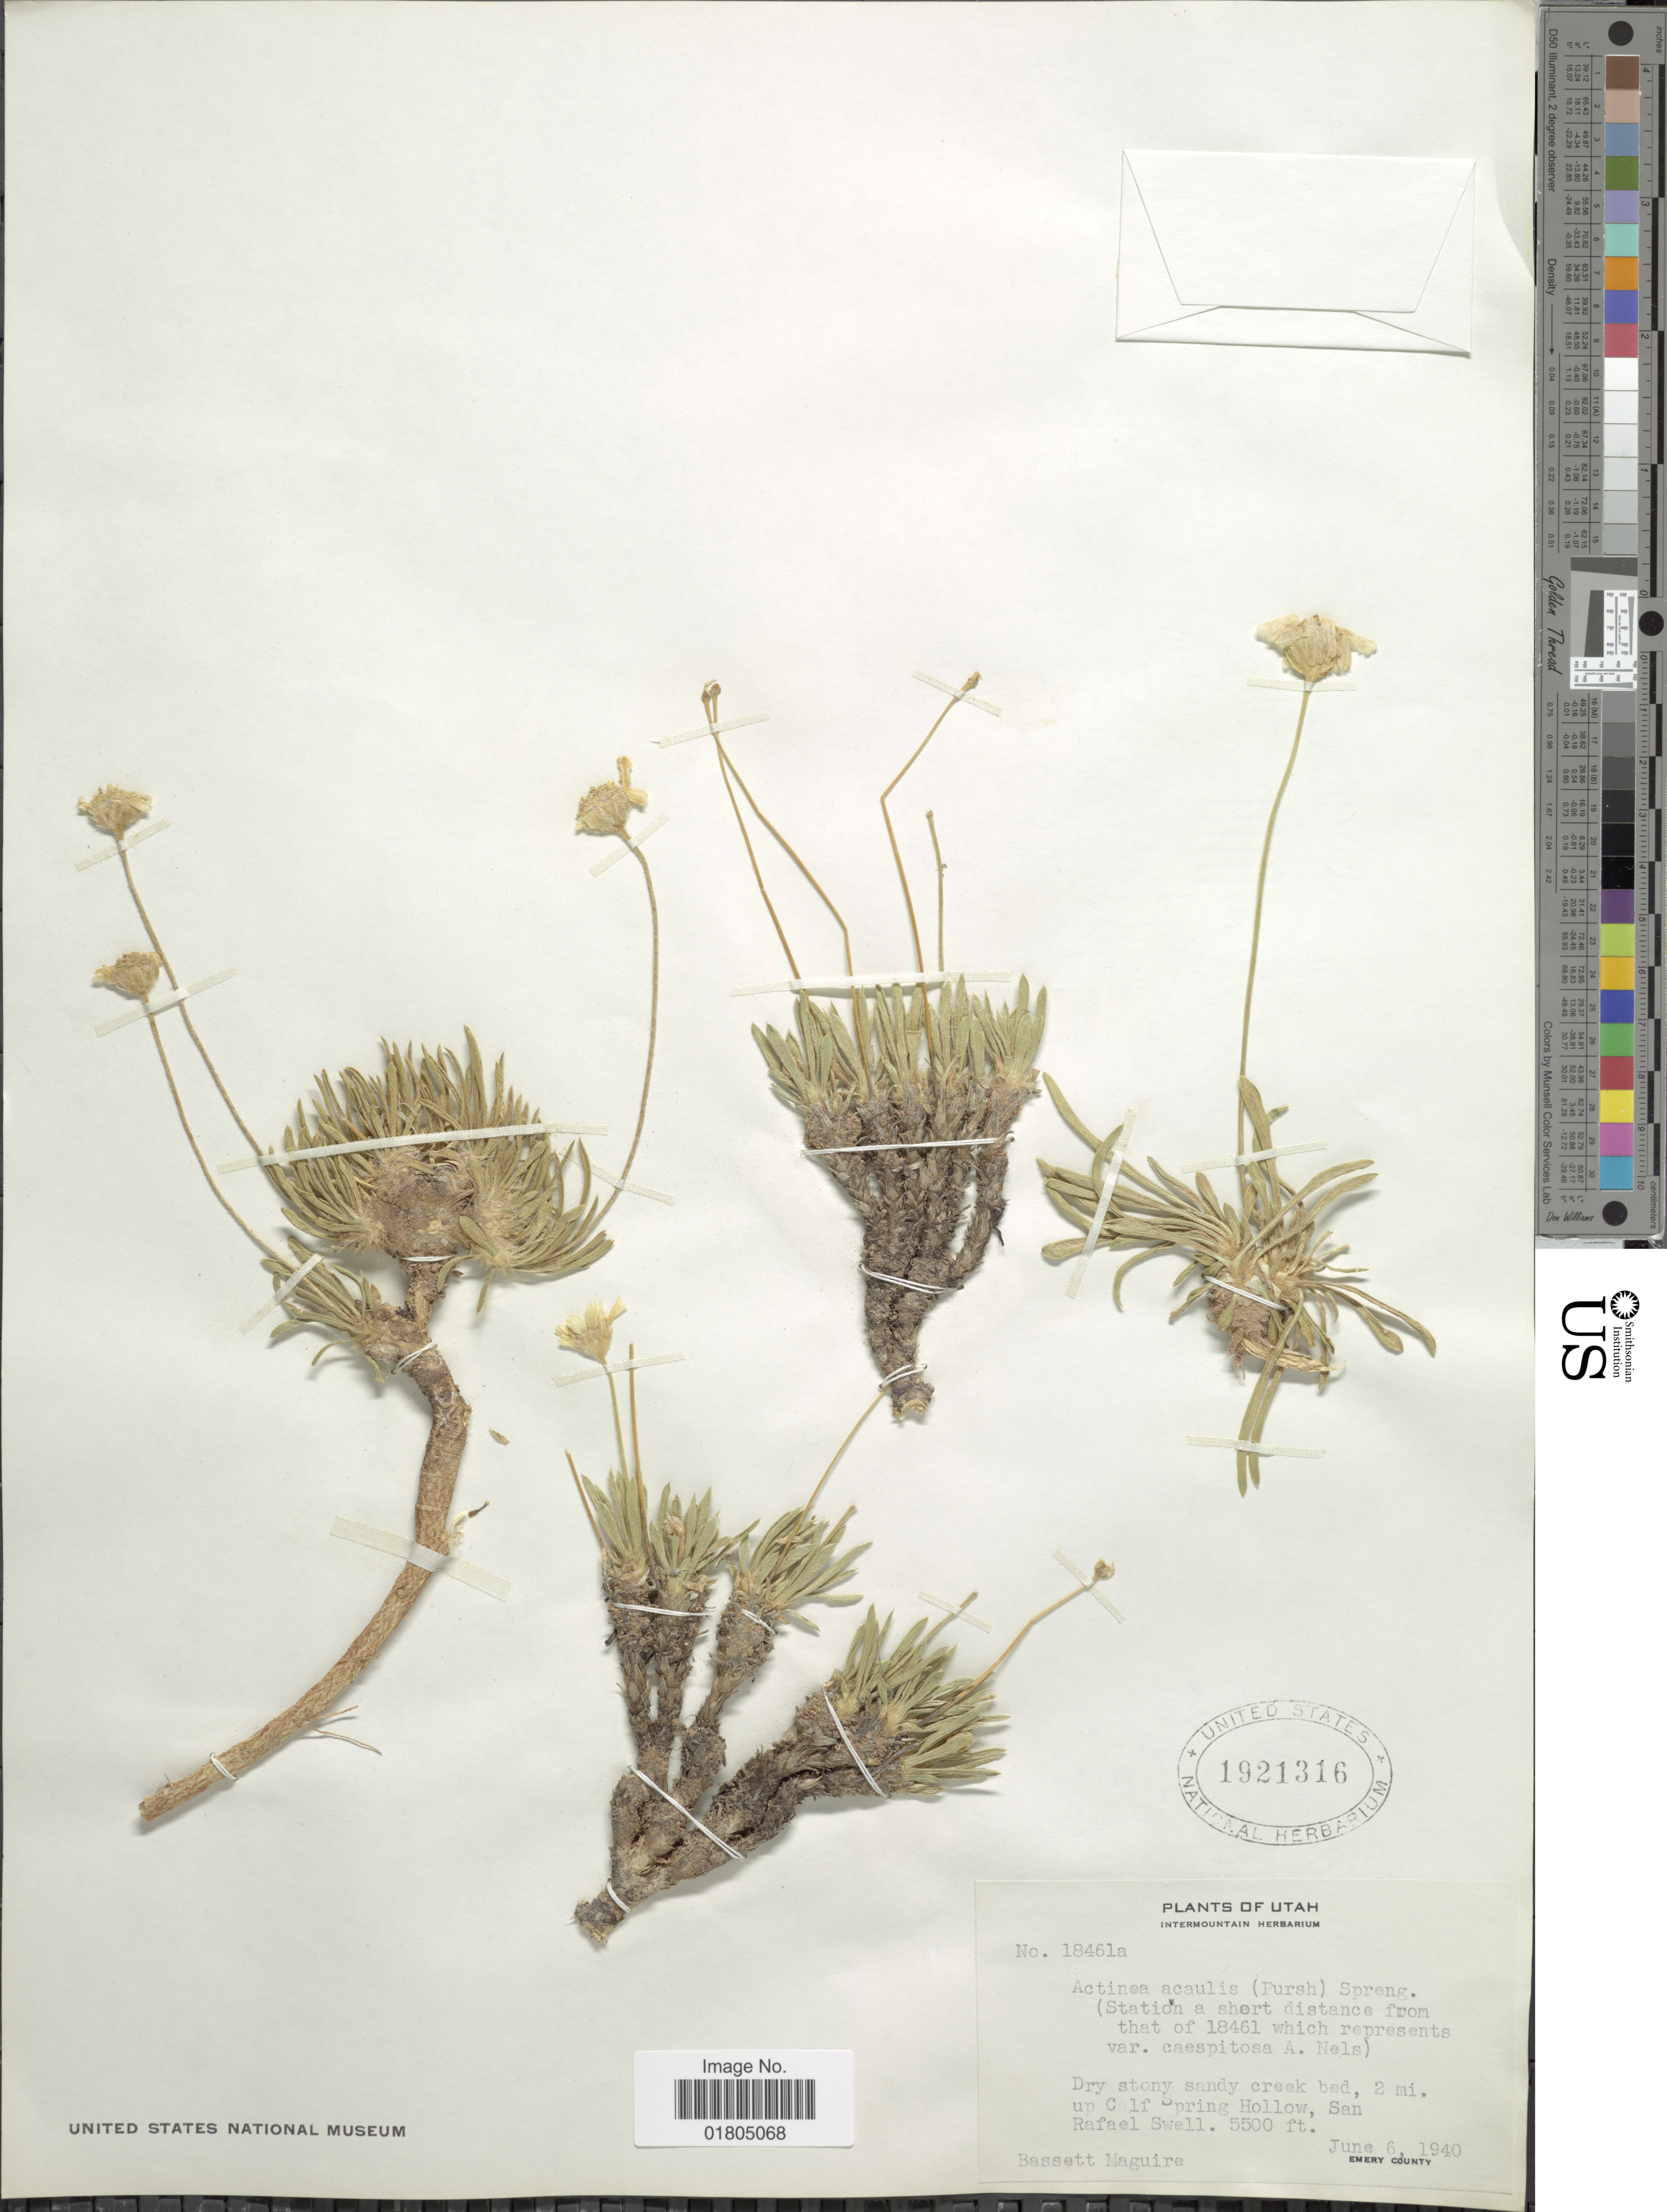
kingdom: Plantae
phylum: Tracheophyta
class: Magnoliopsida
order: Asterales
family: Asteraceae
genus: Actinea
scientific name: Actinea acaulis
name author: (Pursh) Spreng.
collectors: B. Maguire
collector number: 18461a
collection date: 1940-06-06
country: United States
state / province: Utah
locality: Dry stony sandy creek bed, 2 mi. up Calf Spring Hollow, San Rafael Swell, Emery County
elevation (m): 1676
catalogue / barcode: US 1921316